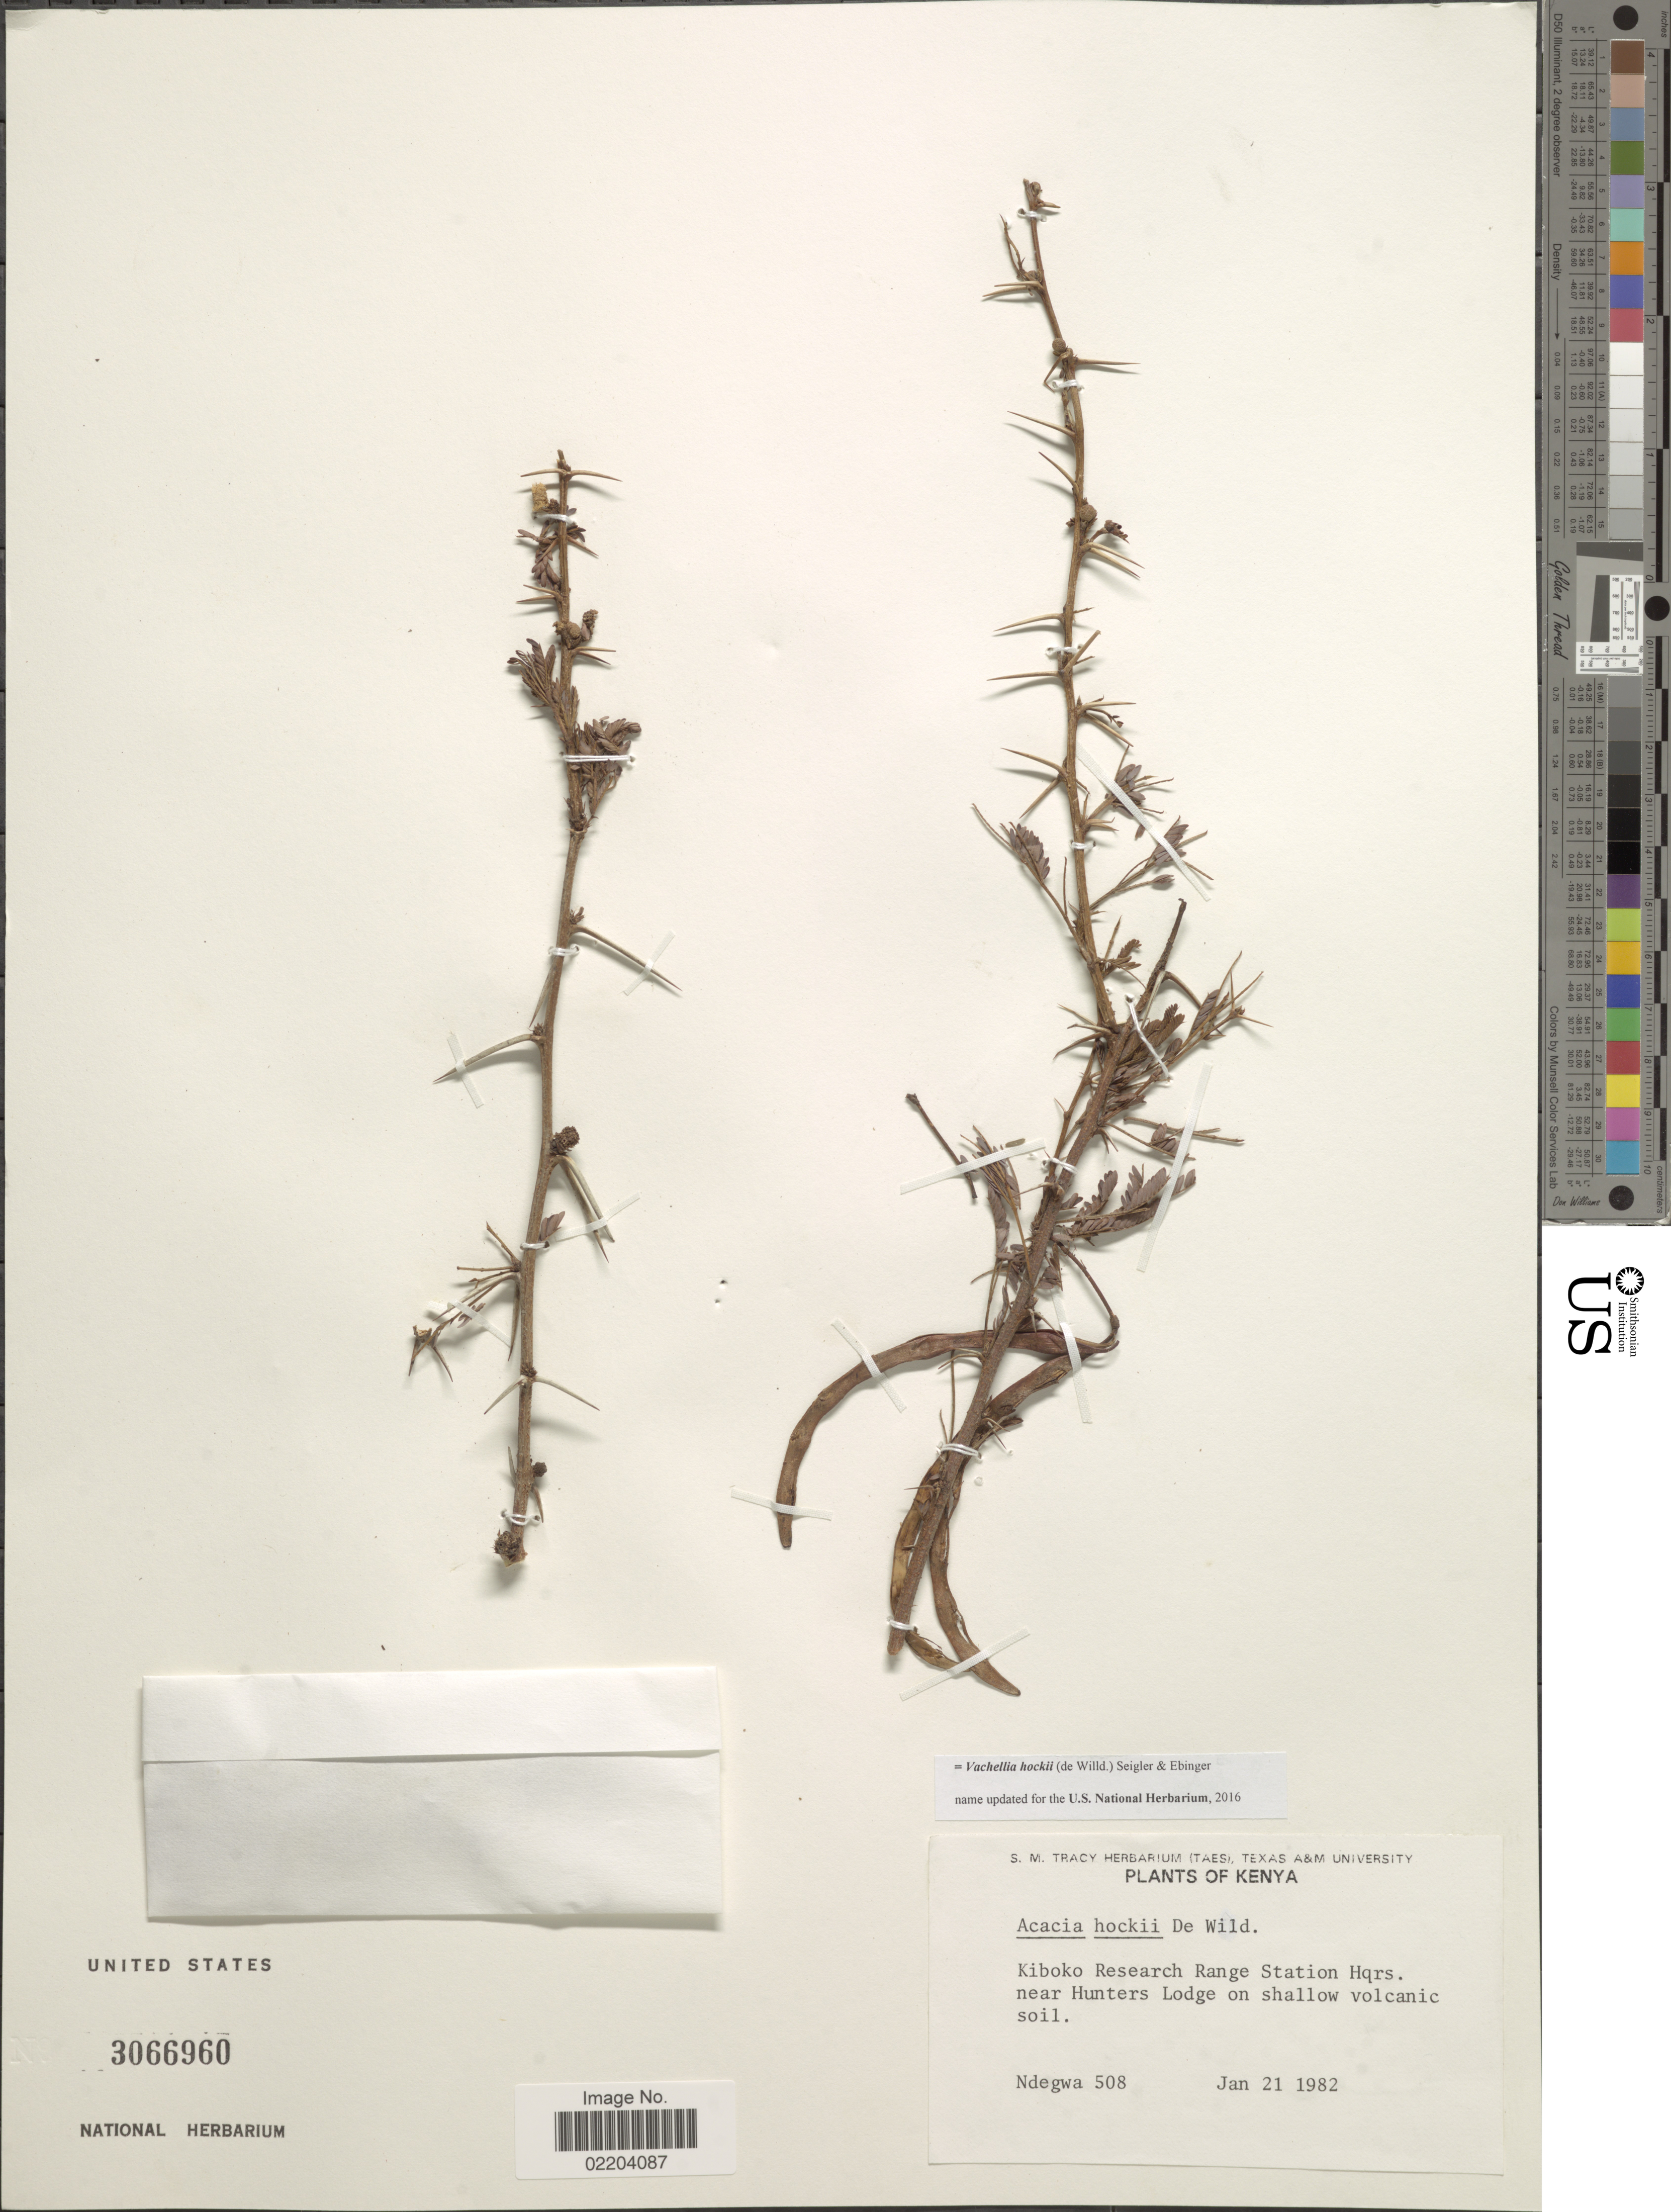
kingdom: Plantae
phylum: Tracheophyta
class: Magnoliopsida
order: Fabales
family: Fabaceae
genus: Vachellia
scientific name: Vachellia hockii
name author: (De Wild.) Seigler & Ebinger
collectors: -. Ndegwa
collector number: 508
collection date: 1982-01-21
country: Kenya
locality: Kiboko Research Range Station Hqrs. near Hunters Lodge on shallow volcanic soil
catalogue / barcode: US 3066960